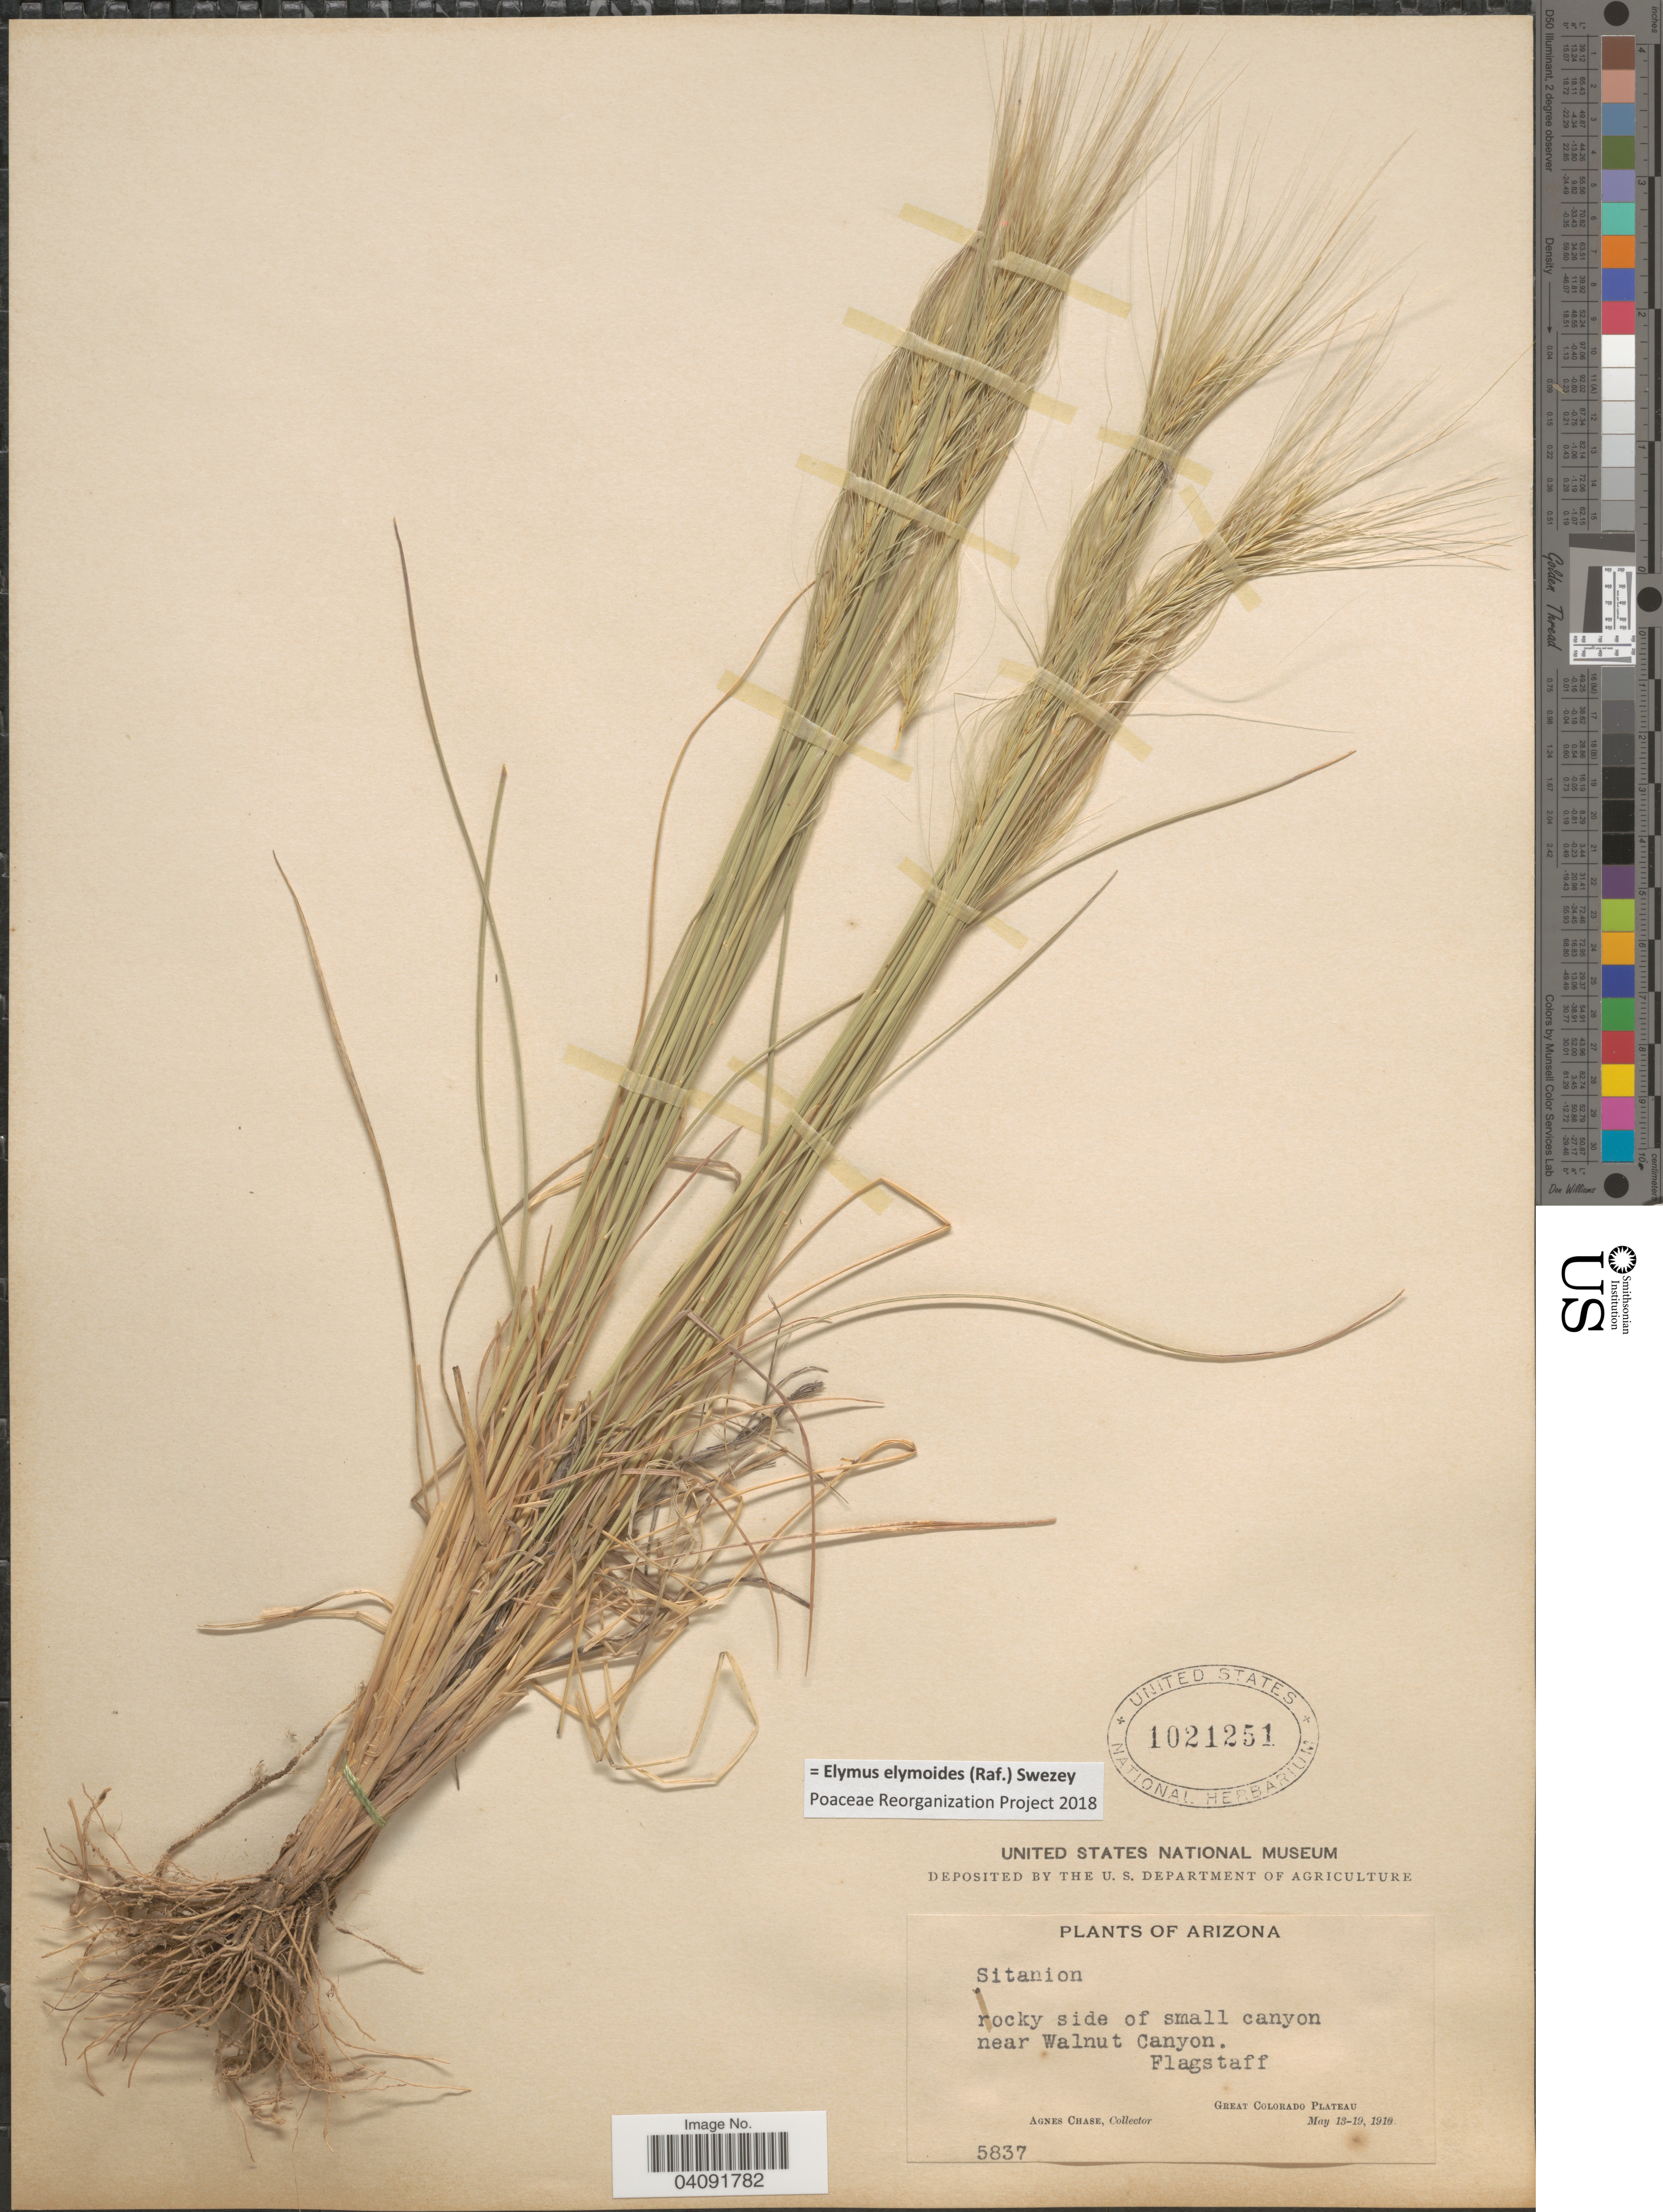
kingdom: Plantae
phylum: Tracheophyta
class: Liliopsida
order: Poales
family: Poaceae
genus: Elymus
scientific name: Elymus elymoides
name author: (Raf.) Swezey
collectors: A. Chase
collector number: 5837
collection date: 1910-05-13/1910-05-19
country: United States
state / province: Arizona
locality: Rocky side of small canyon near Walnut Canyon. Flagstaff. Great Colorado Plateau.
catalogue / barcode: US 1021251